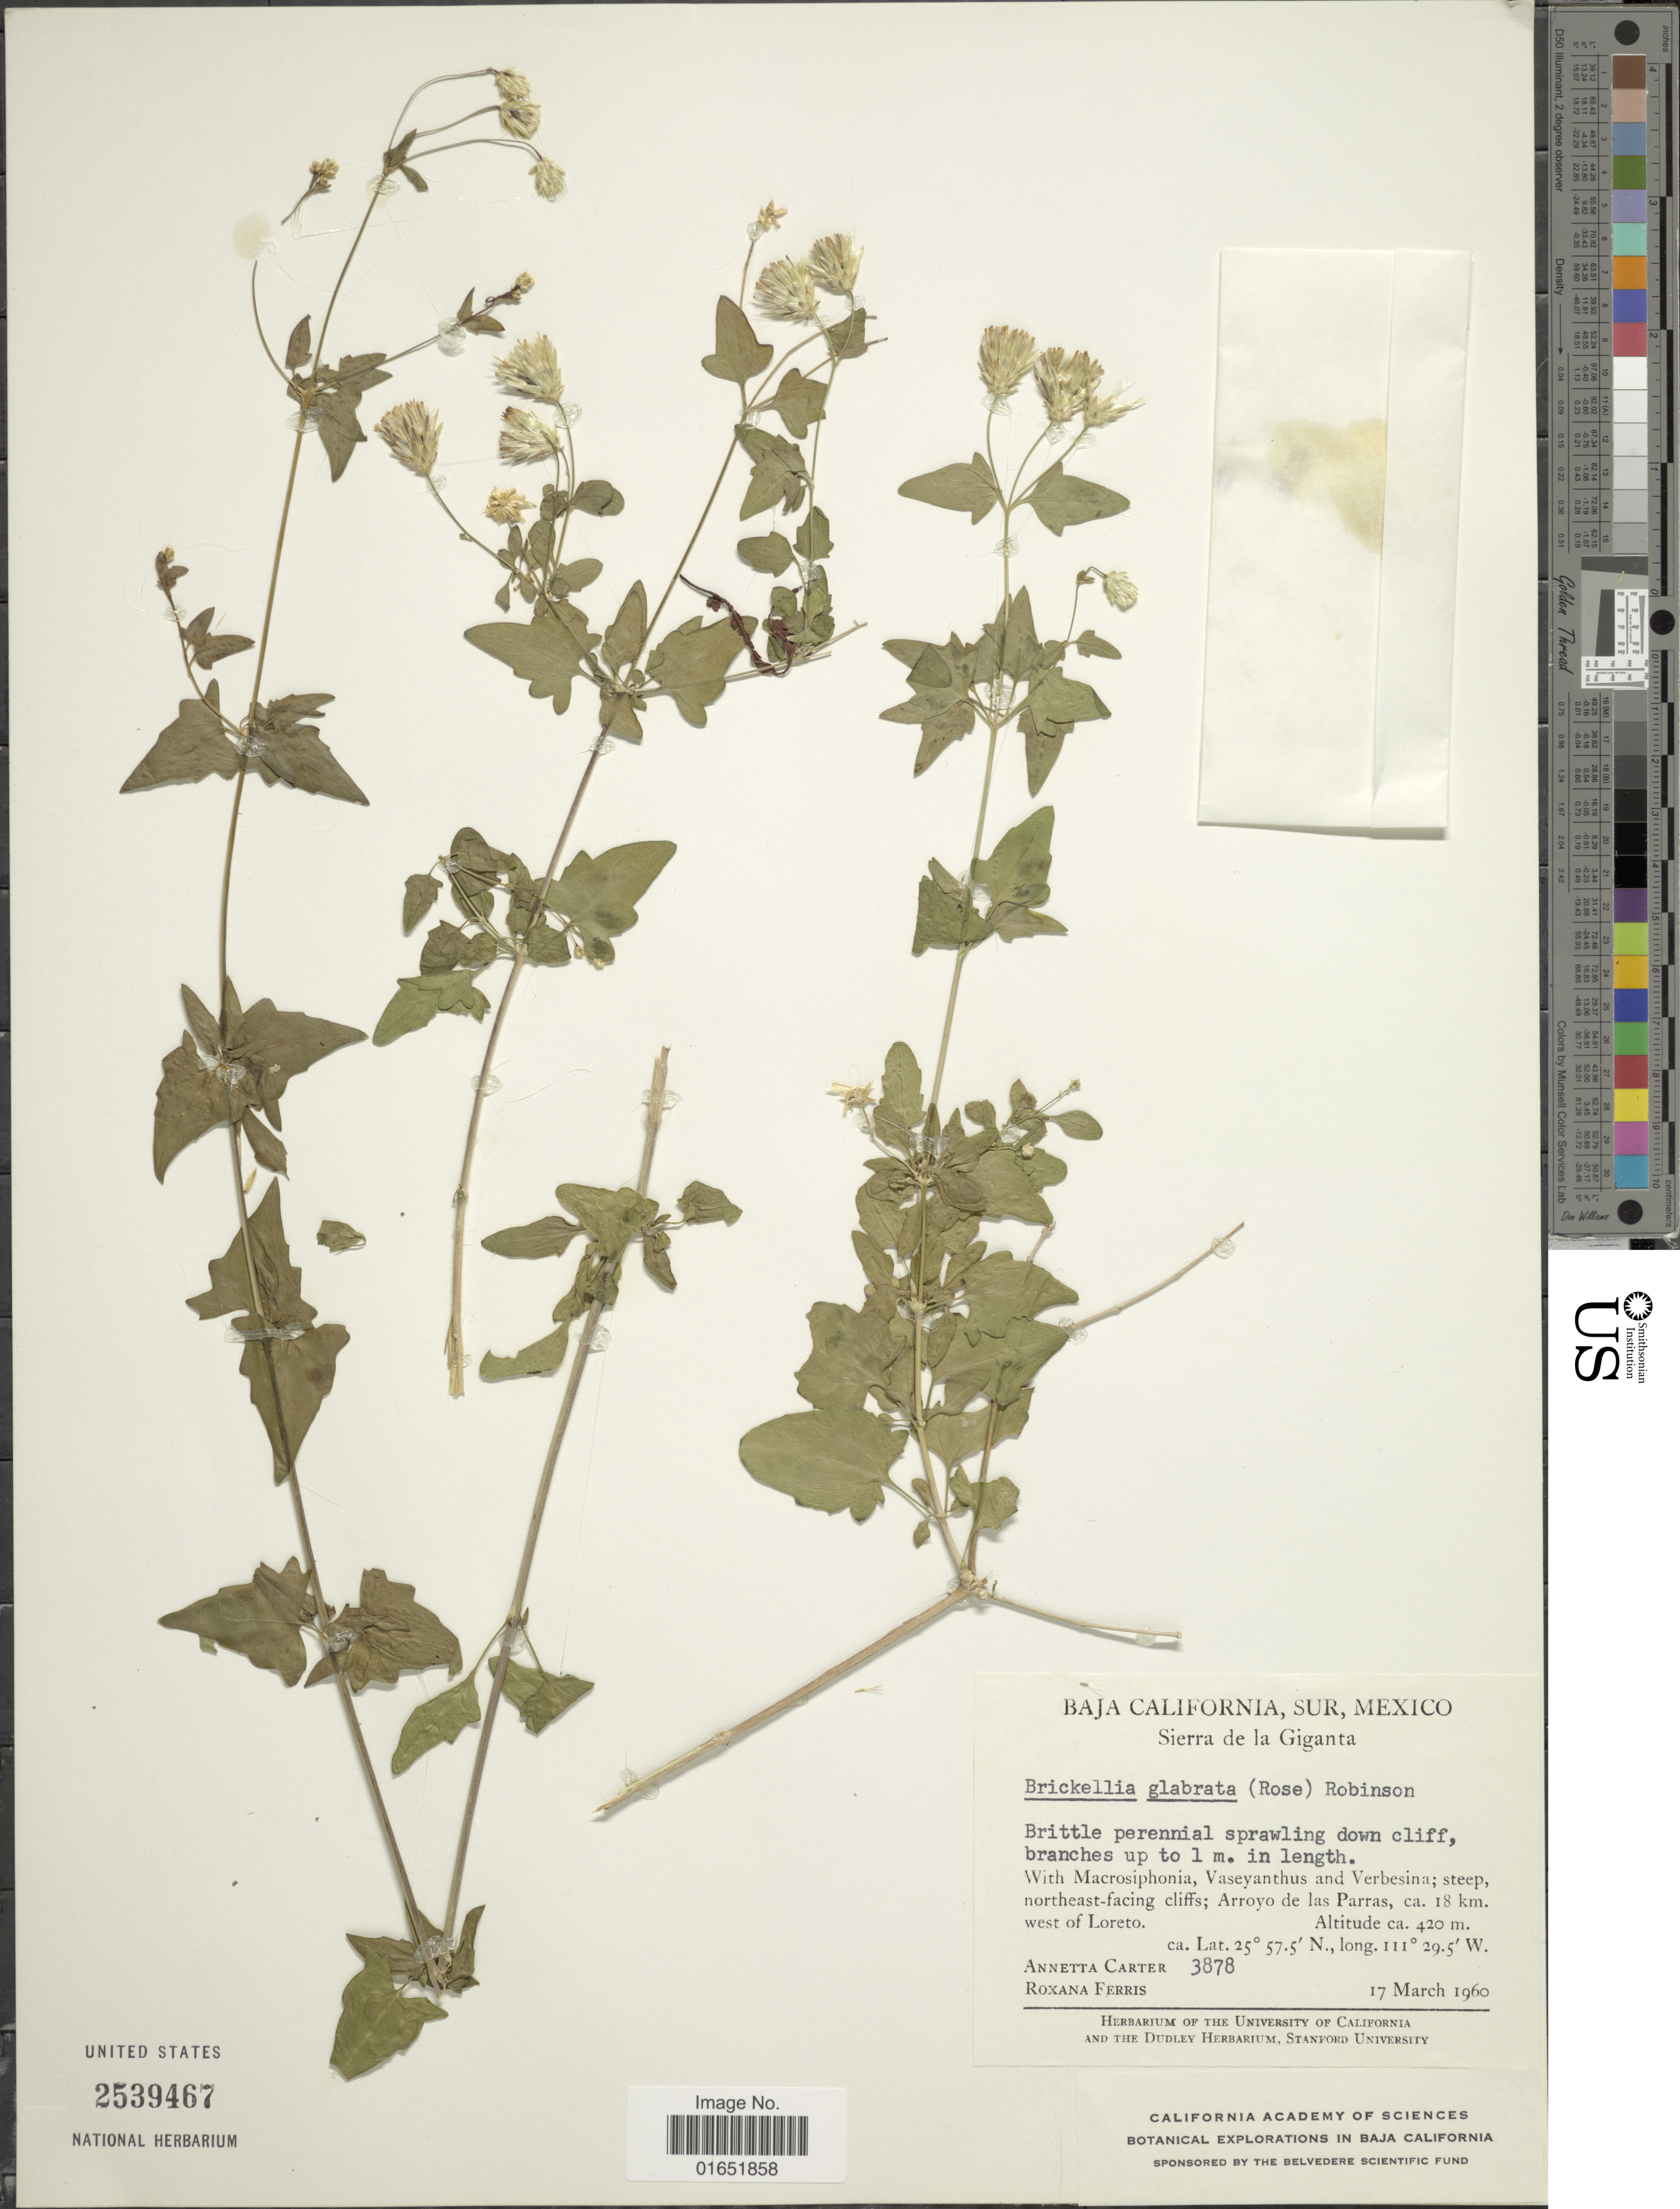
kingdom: Plantae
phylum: Tracheophyta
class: Magnoliopsida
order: Asterales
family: Asteraceae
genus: Brickellia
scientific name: Brickellia glabrata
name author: (Rose) B.L. Rob.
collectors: A. Carter & R. S. Ferris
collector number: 3878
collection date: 1960-03-17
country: Mexico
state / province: Baja California Sur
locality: Sierra de la Giganta, With Macrosiphonia, Vaseyanthus and Verbesina; steep northeast-facing cliffs; Arroyo de las Parras, ca. 18 km west of Loreto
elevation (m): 420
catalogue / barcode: US 2539467